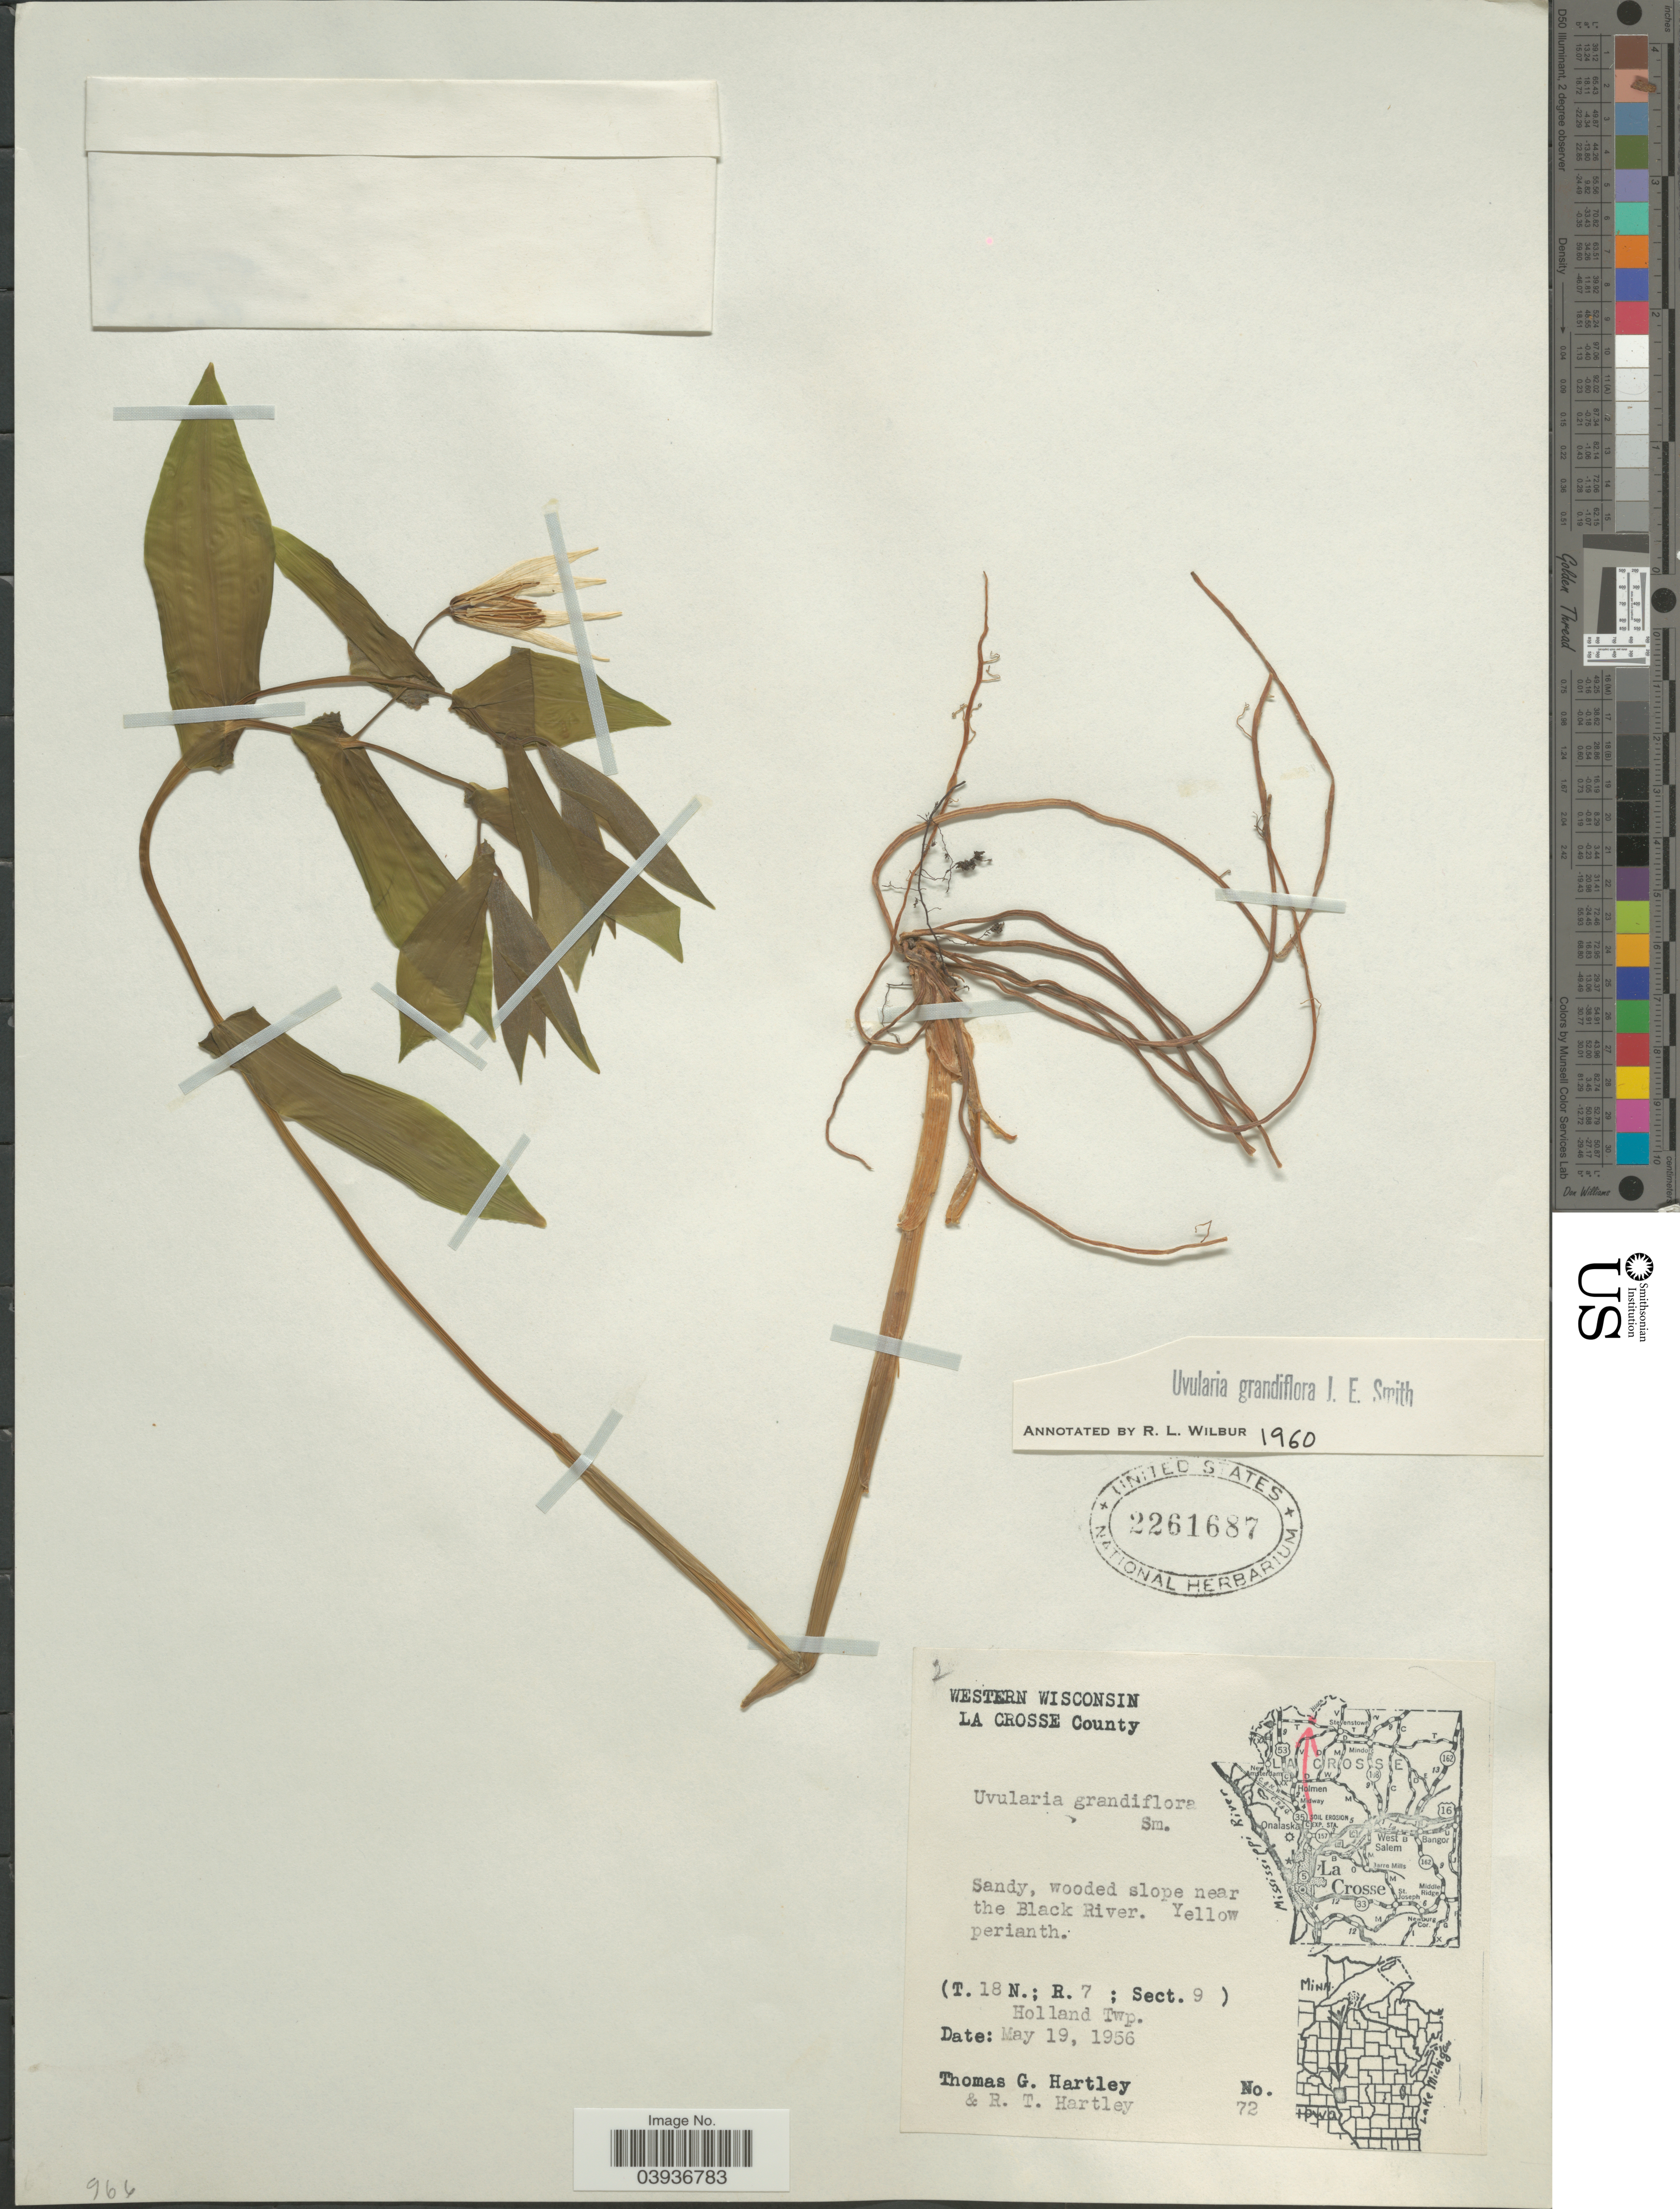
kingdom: Plantae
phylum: Tracheophyta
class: Liliopsida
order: Liliales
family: Colchicaceae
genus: Uvularia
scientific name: Uvularia grandiflora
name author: Sm.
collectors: T. G. Hartley & R. T. Hartley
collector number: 72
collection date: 1956-05-19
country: United States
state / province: Wisconsin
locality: Western Wisconsin. La Crosse County. Sandy, wooded slope near the Black River. (T. 18 N.; R. 7; Sect. 9) Holland Twp.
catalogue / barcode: US 2261687